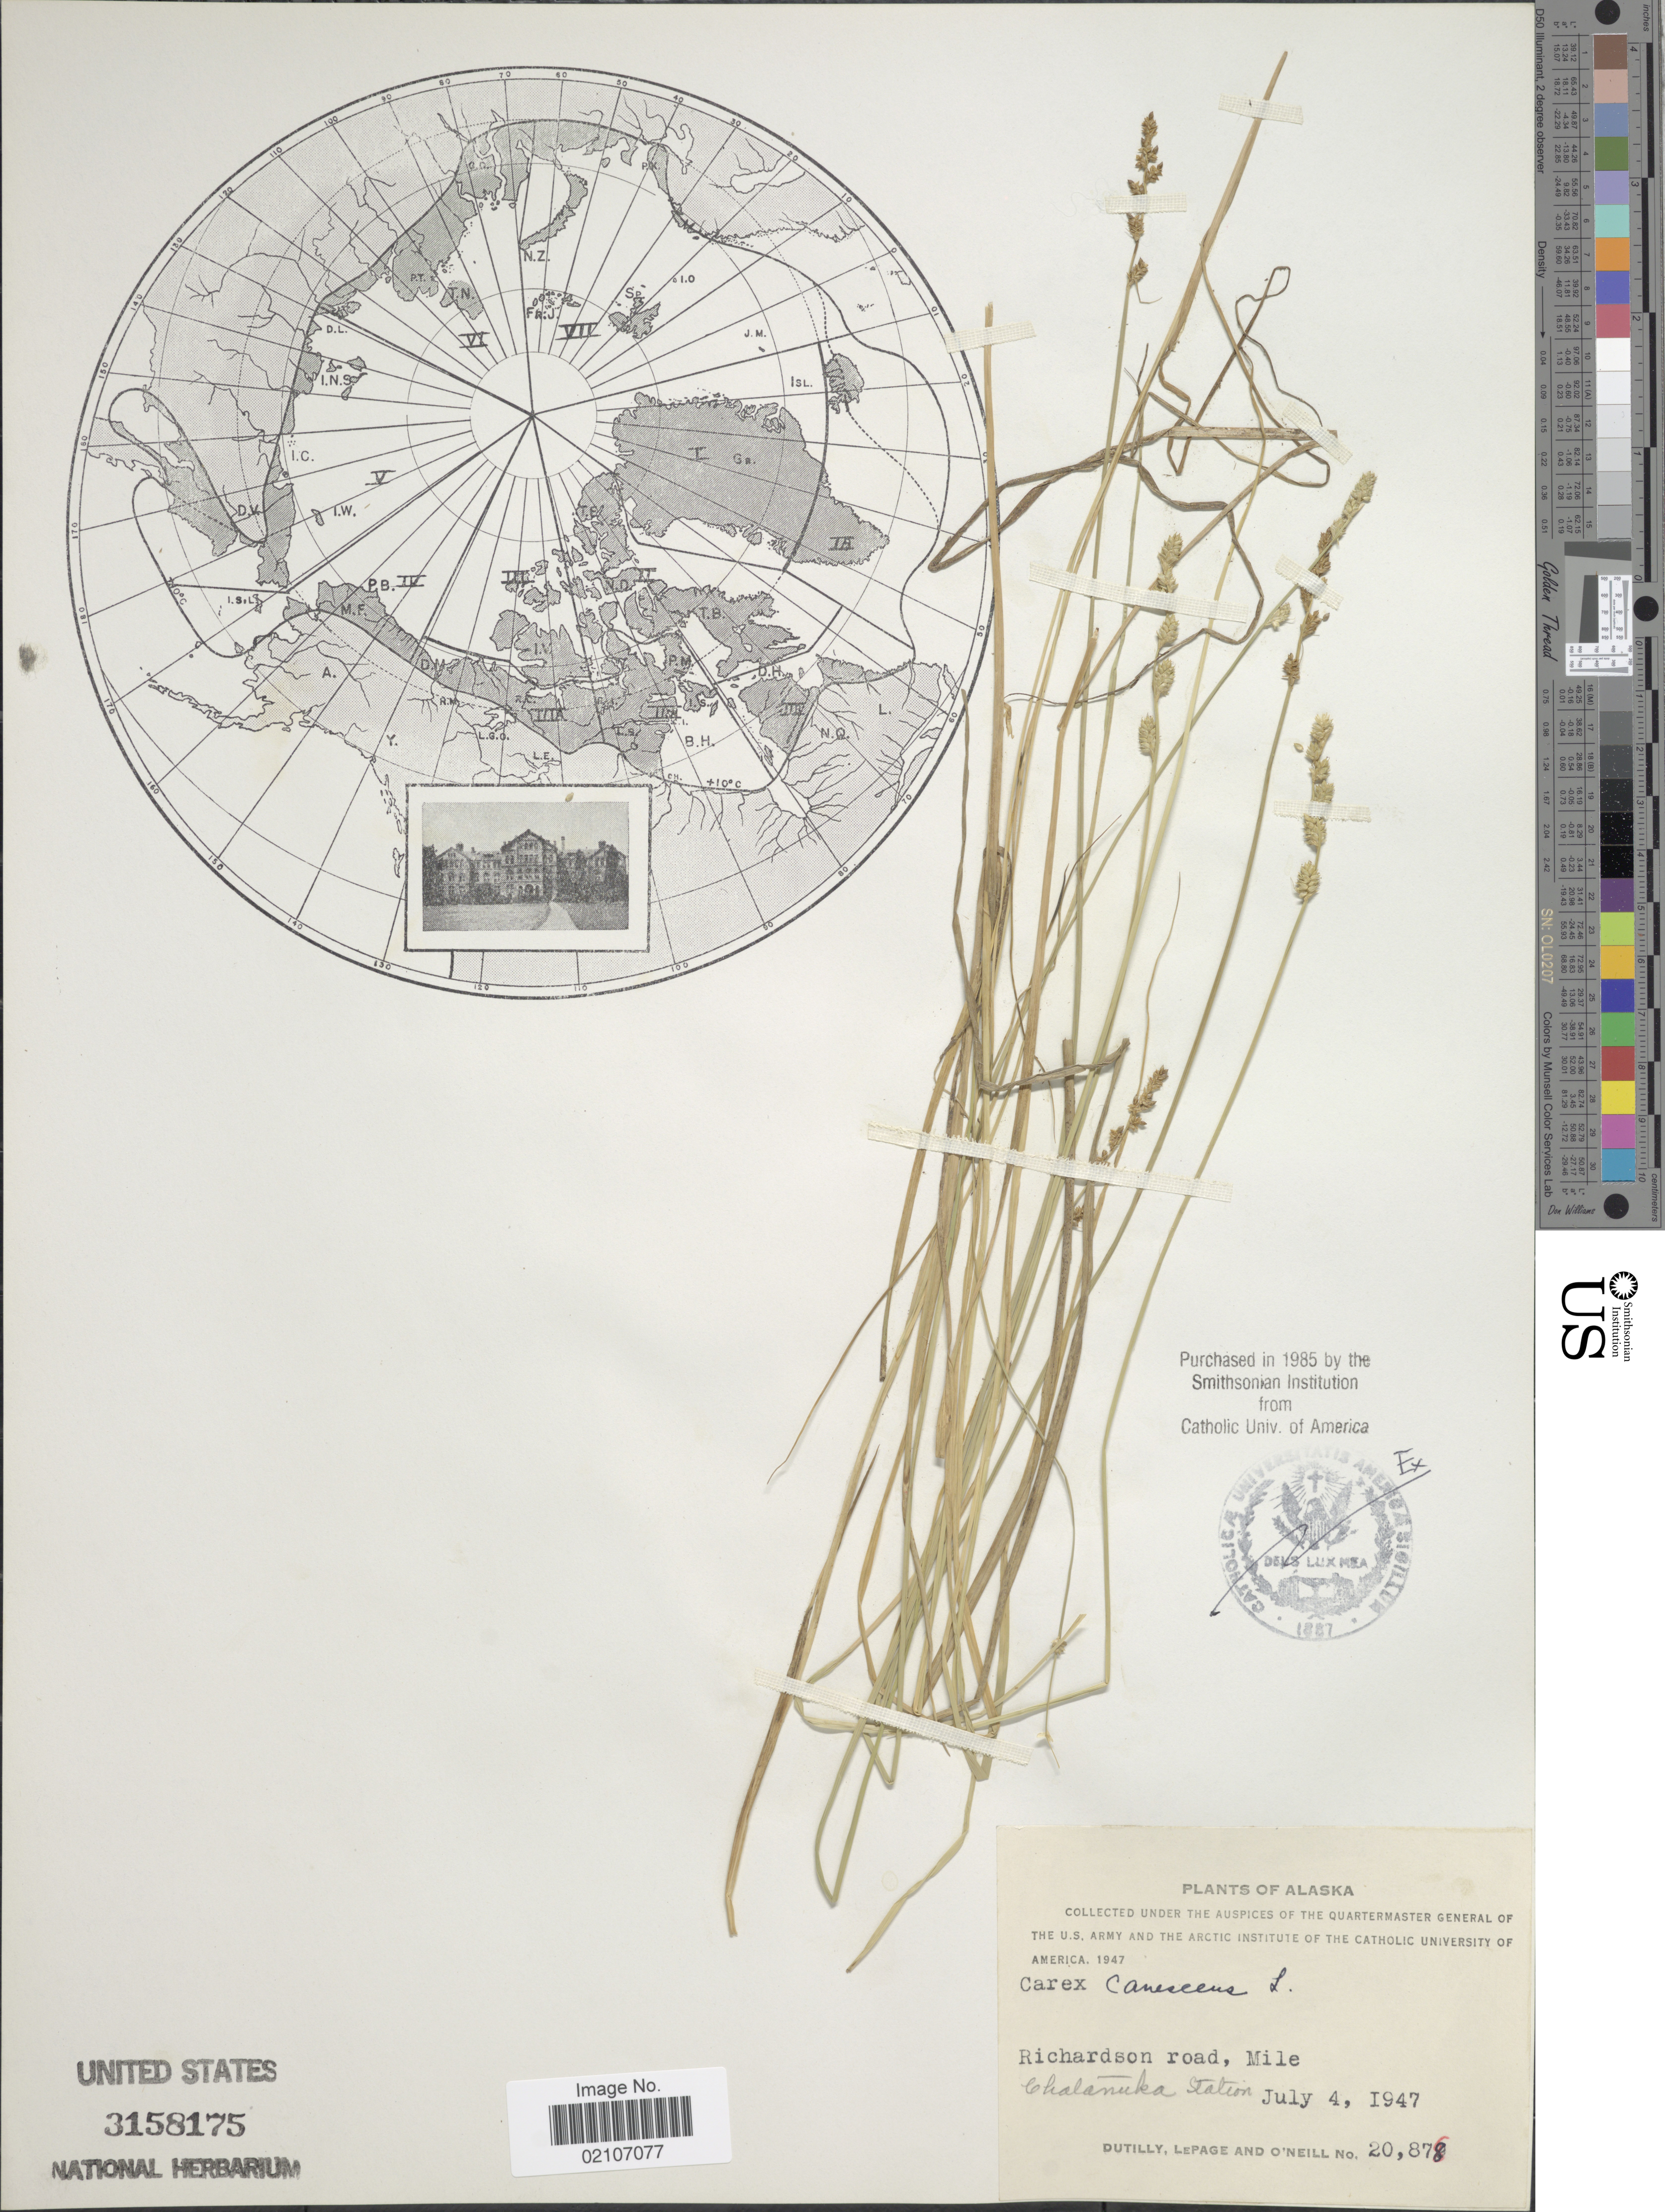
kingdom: Plantae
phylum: Tracheophyta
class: Liliopsida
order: Poales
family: Cyperaceae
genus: Carex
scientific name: Carex canescens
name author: L.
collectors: -. Dutilly, -. LePage & O'Neil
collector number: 20876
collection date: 1947-07-04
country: United States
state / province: Alaska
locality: Richardson road, Mile, Chalanuka Station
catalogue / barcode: US 3158175